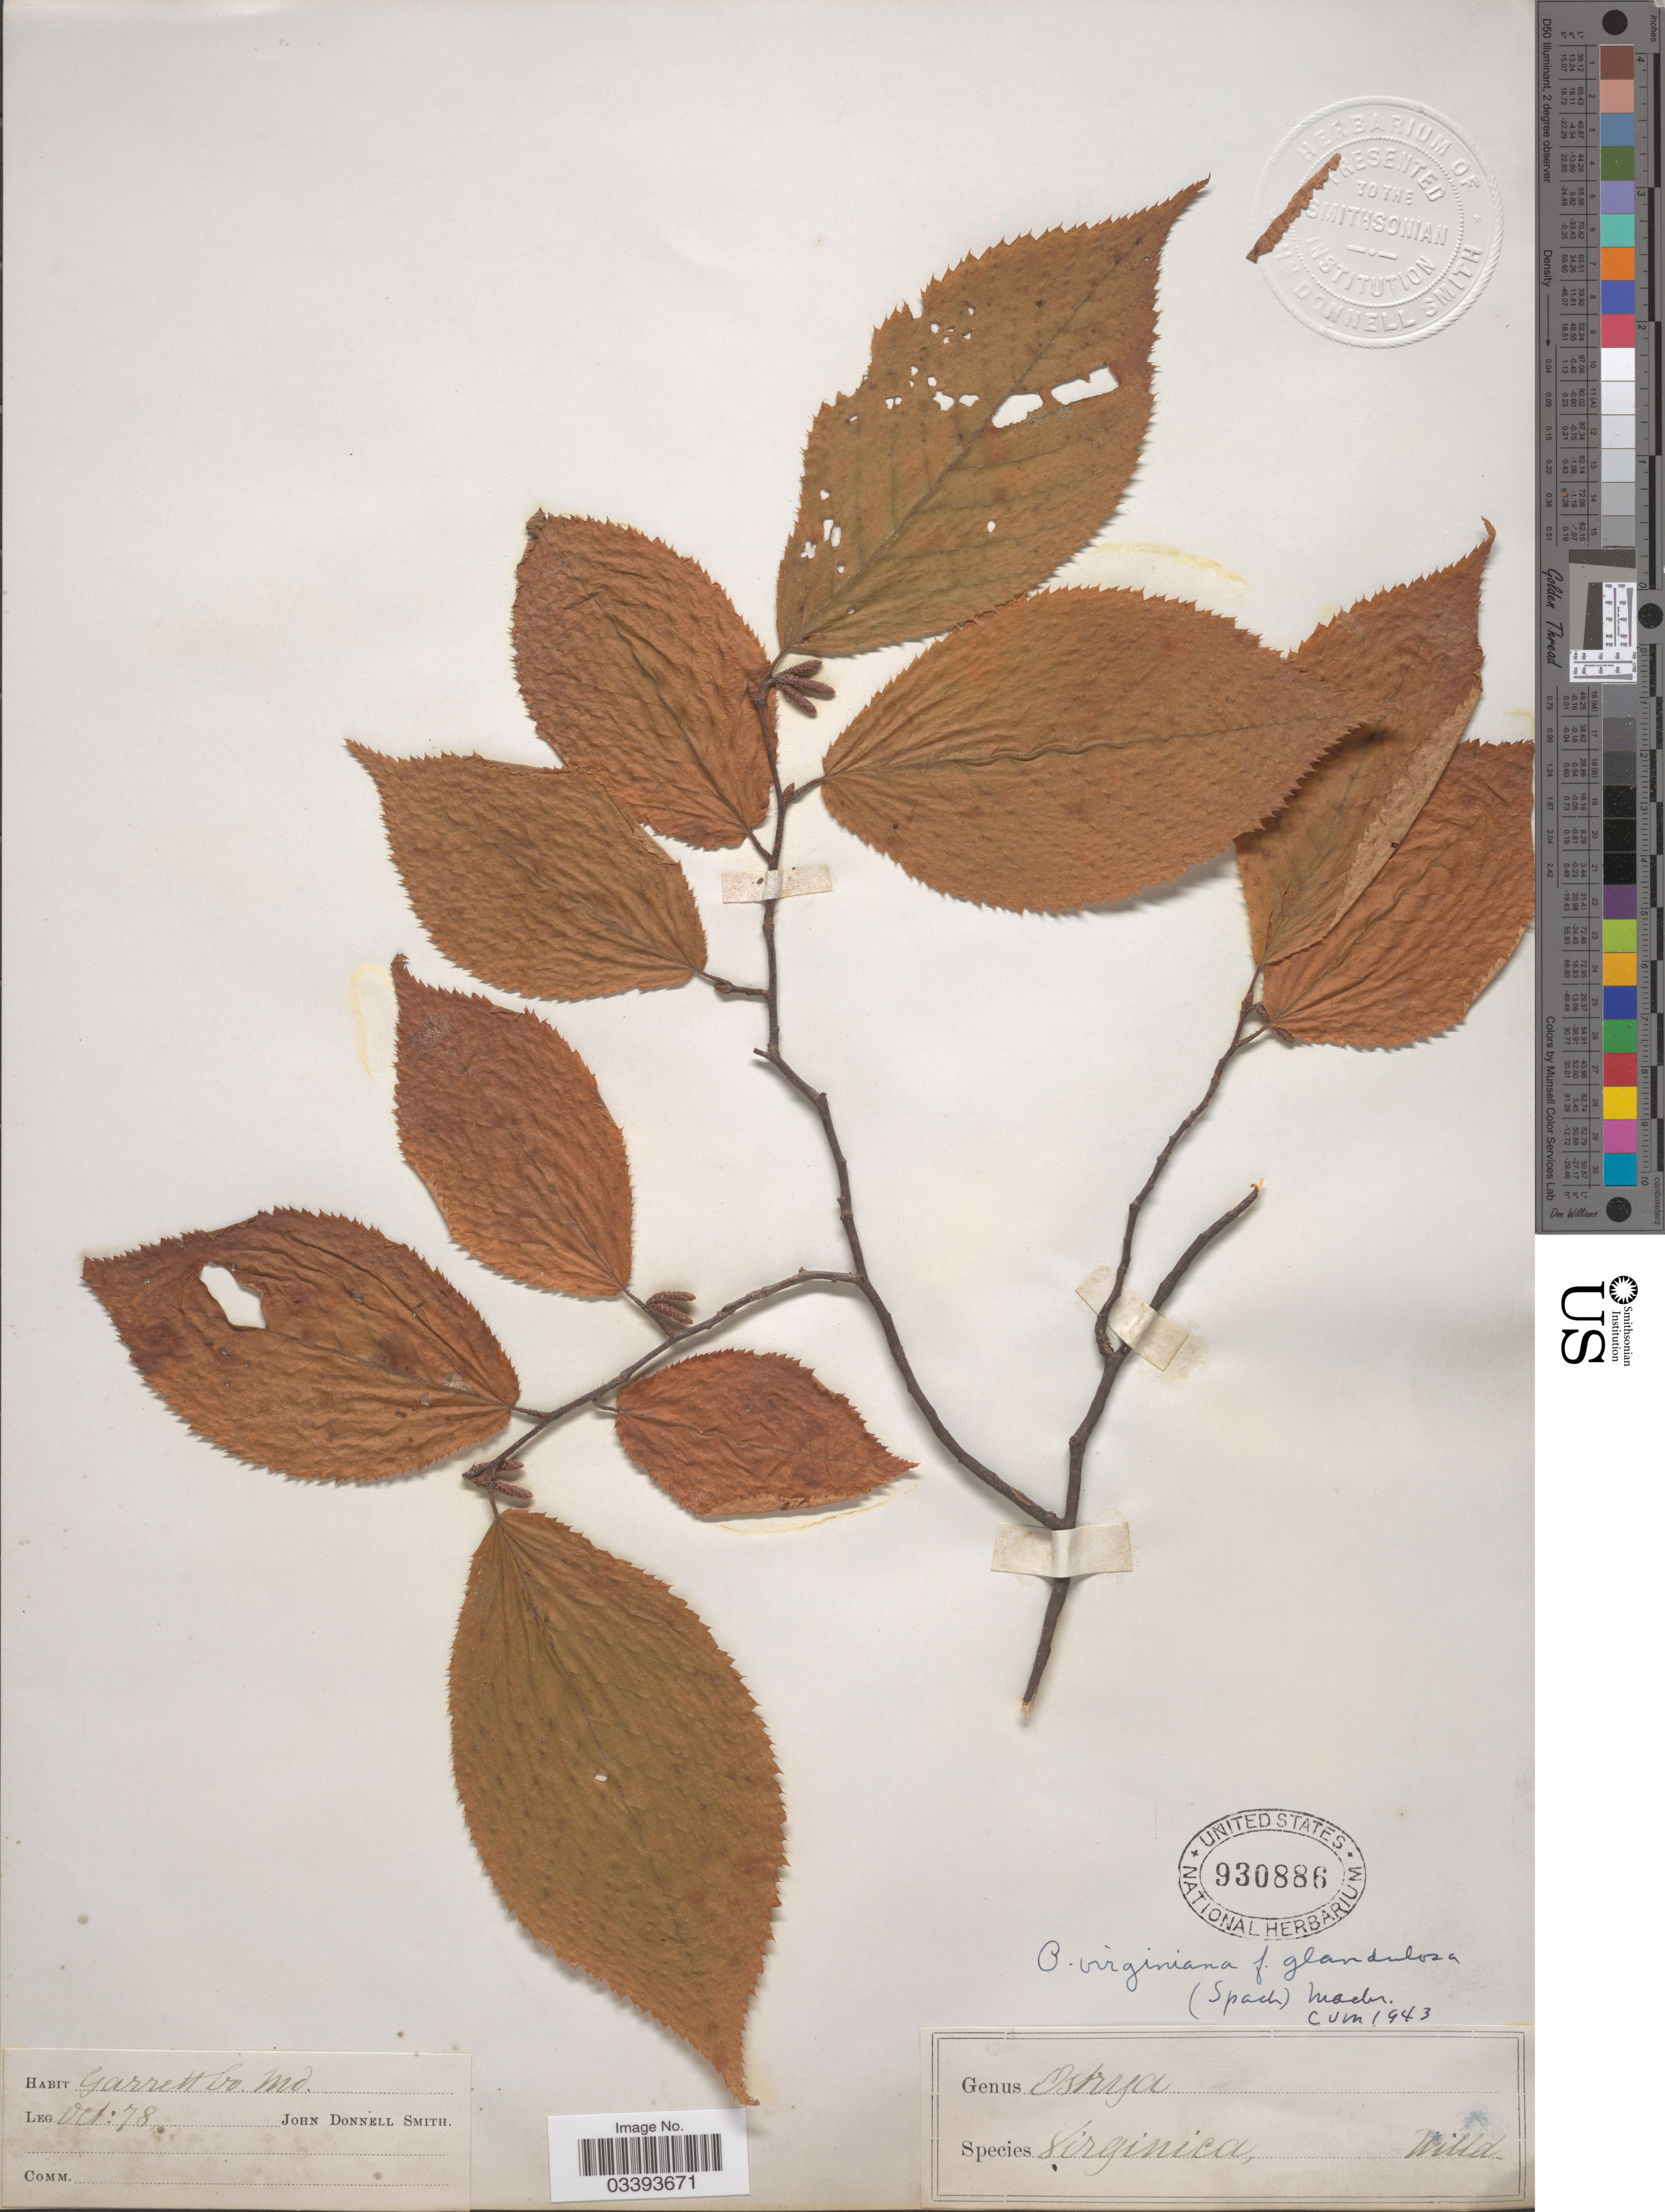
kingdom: Plantae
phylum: Tracheophyta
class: Magnoliopsida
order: Fagales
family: Betulaceae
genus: Ostrya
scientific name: Ostrya virginiana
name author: (Mill.) K. Koch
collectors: J. Donnell Smith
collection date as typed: Transcribed d/m/y: /10/78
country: United States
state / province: Maryland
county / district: Garrett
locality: Garrett Co.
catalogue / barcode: US 930886